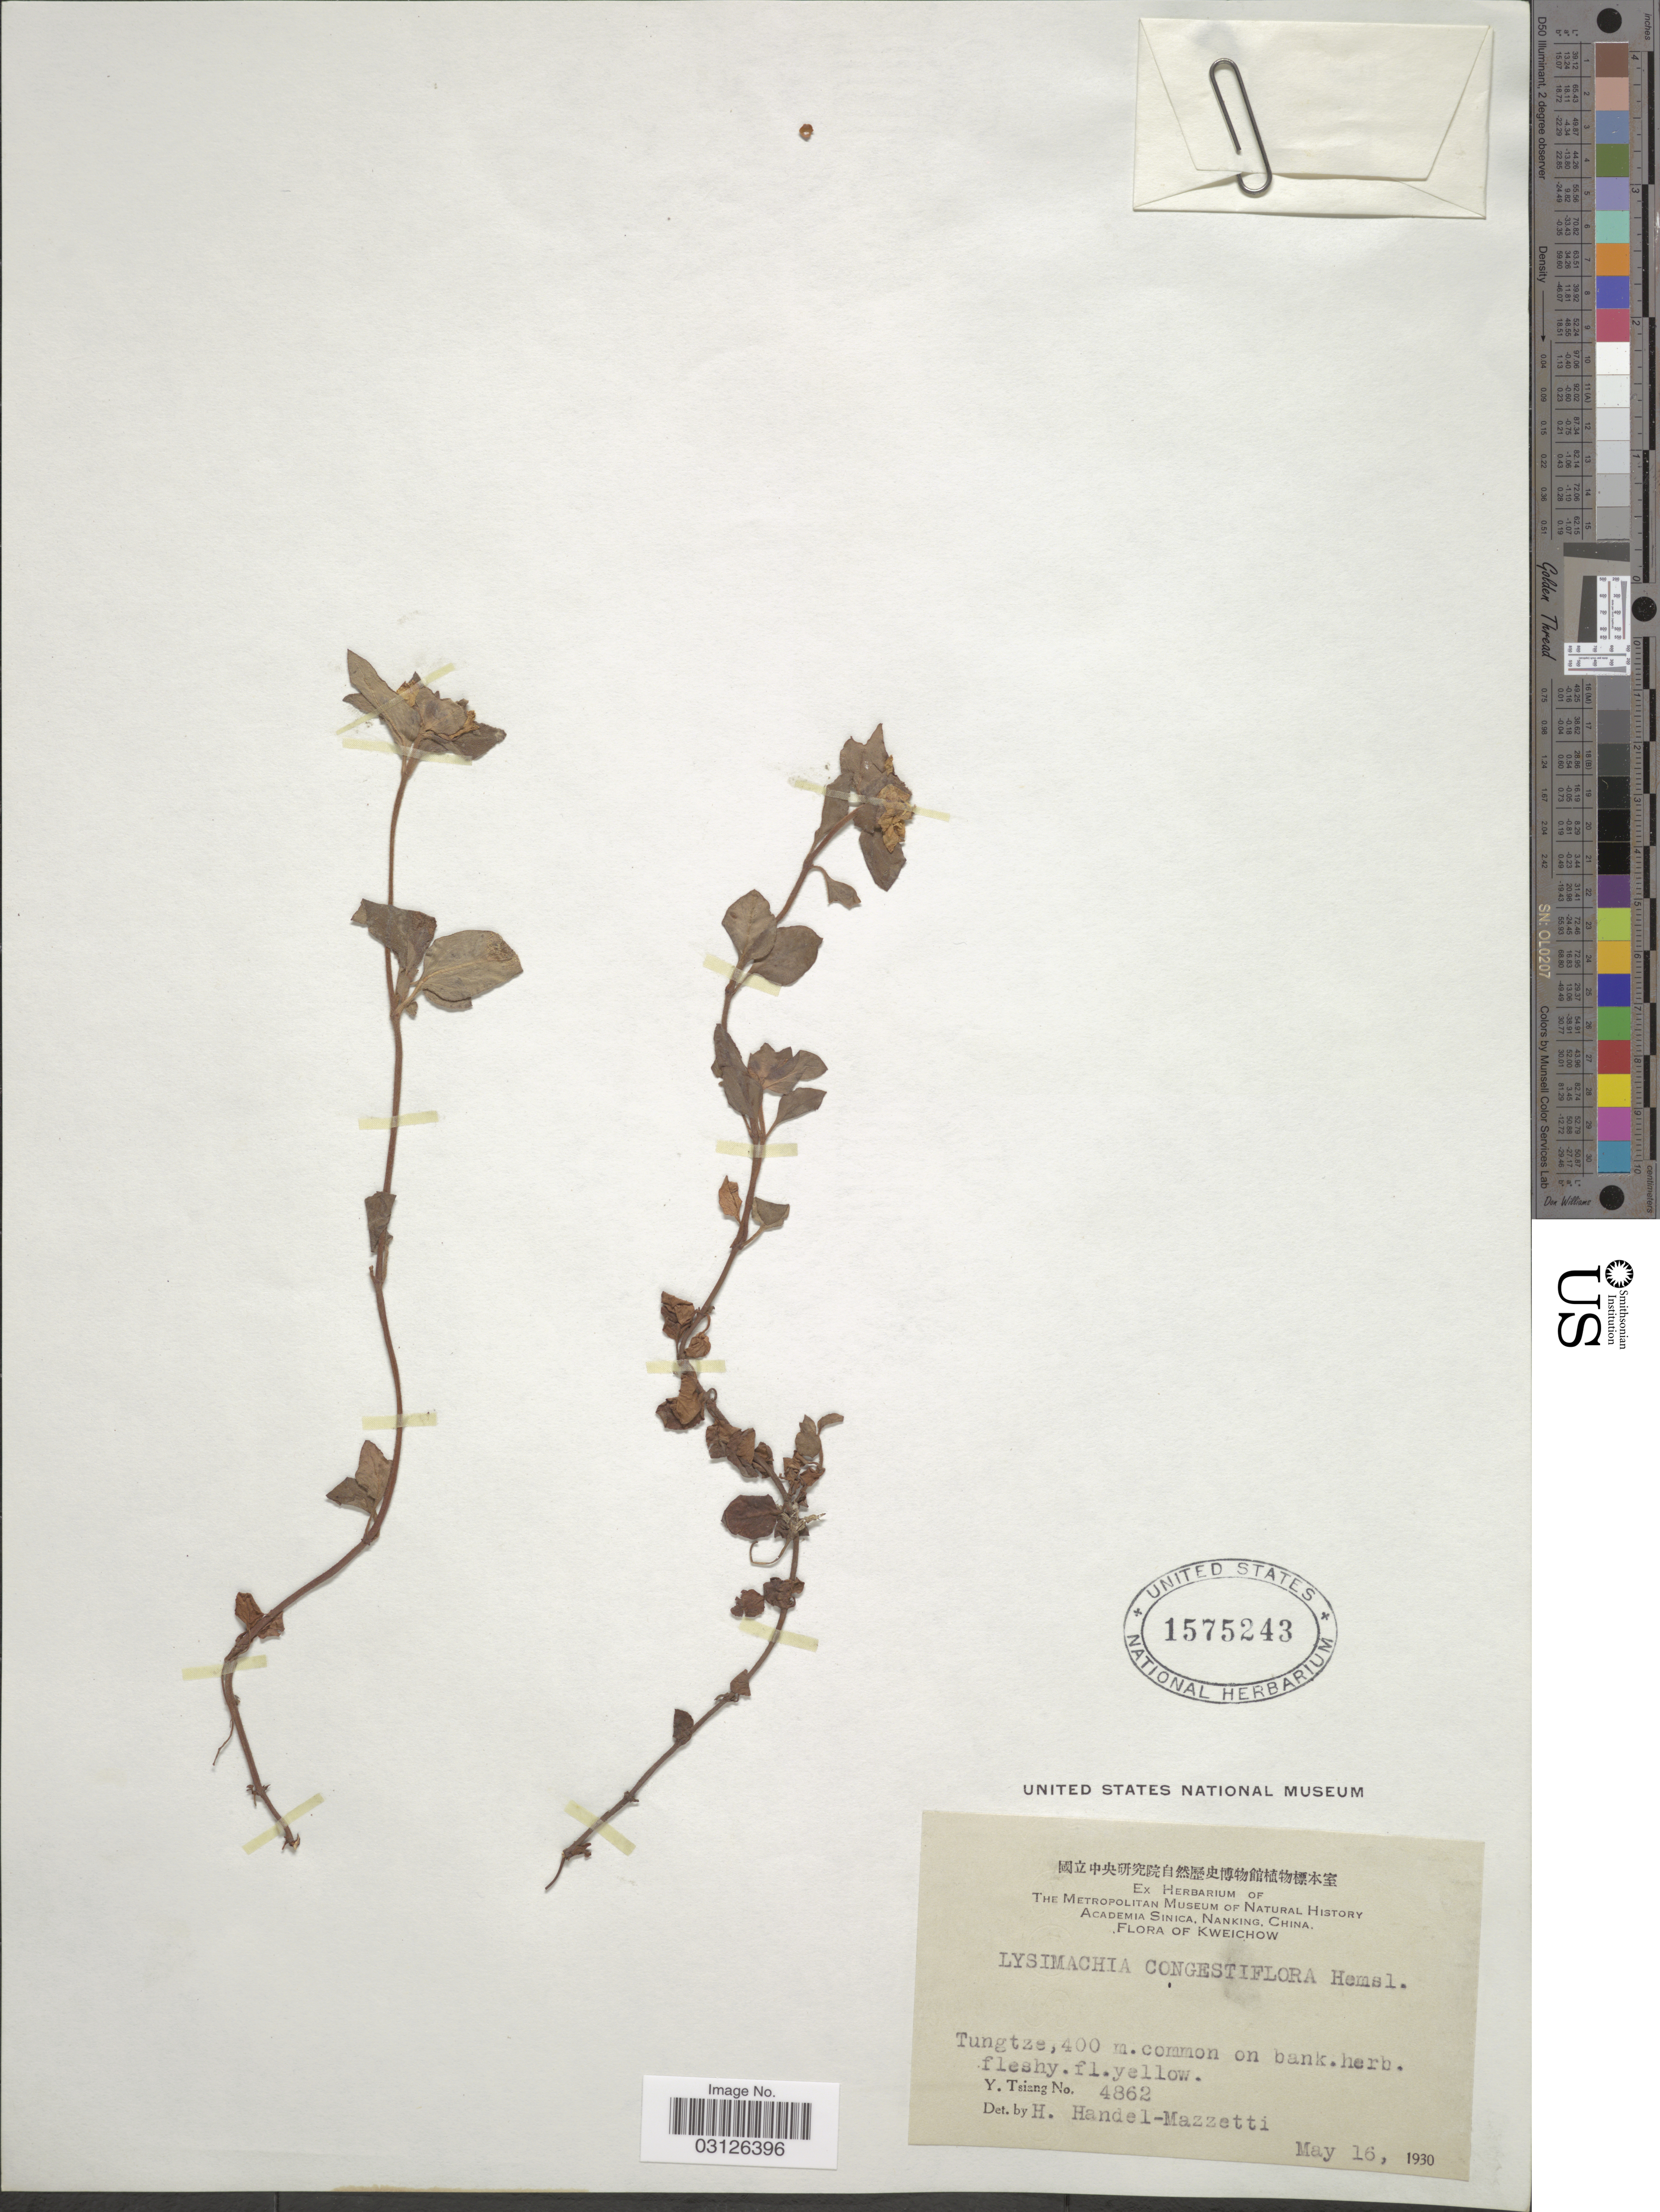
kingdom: Plantae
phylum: Tracheophyta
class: Magnoliopsida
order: Ericales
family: Primulaceae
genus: Lysimachia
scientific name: Lysimachia congestiflora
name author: Hemsl.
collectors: Y. Tsiang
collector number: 4862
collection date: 1930-05-16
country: China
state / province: Guizhou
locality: Tungtze. Kweichow.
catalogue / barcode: US 1575243